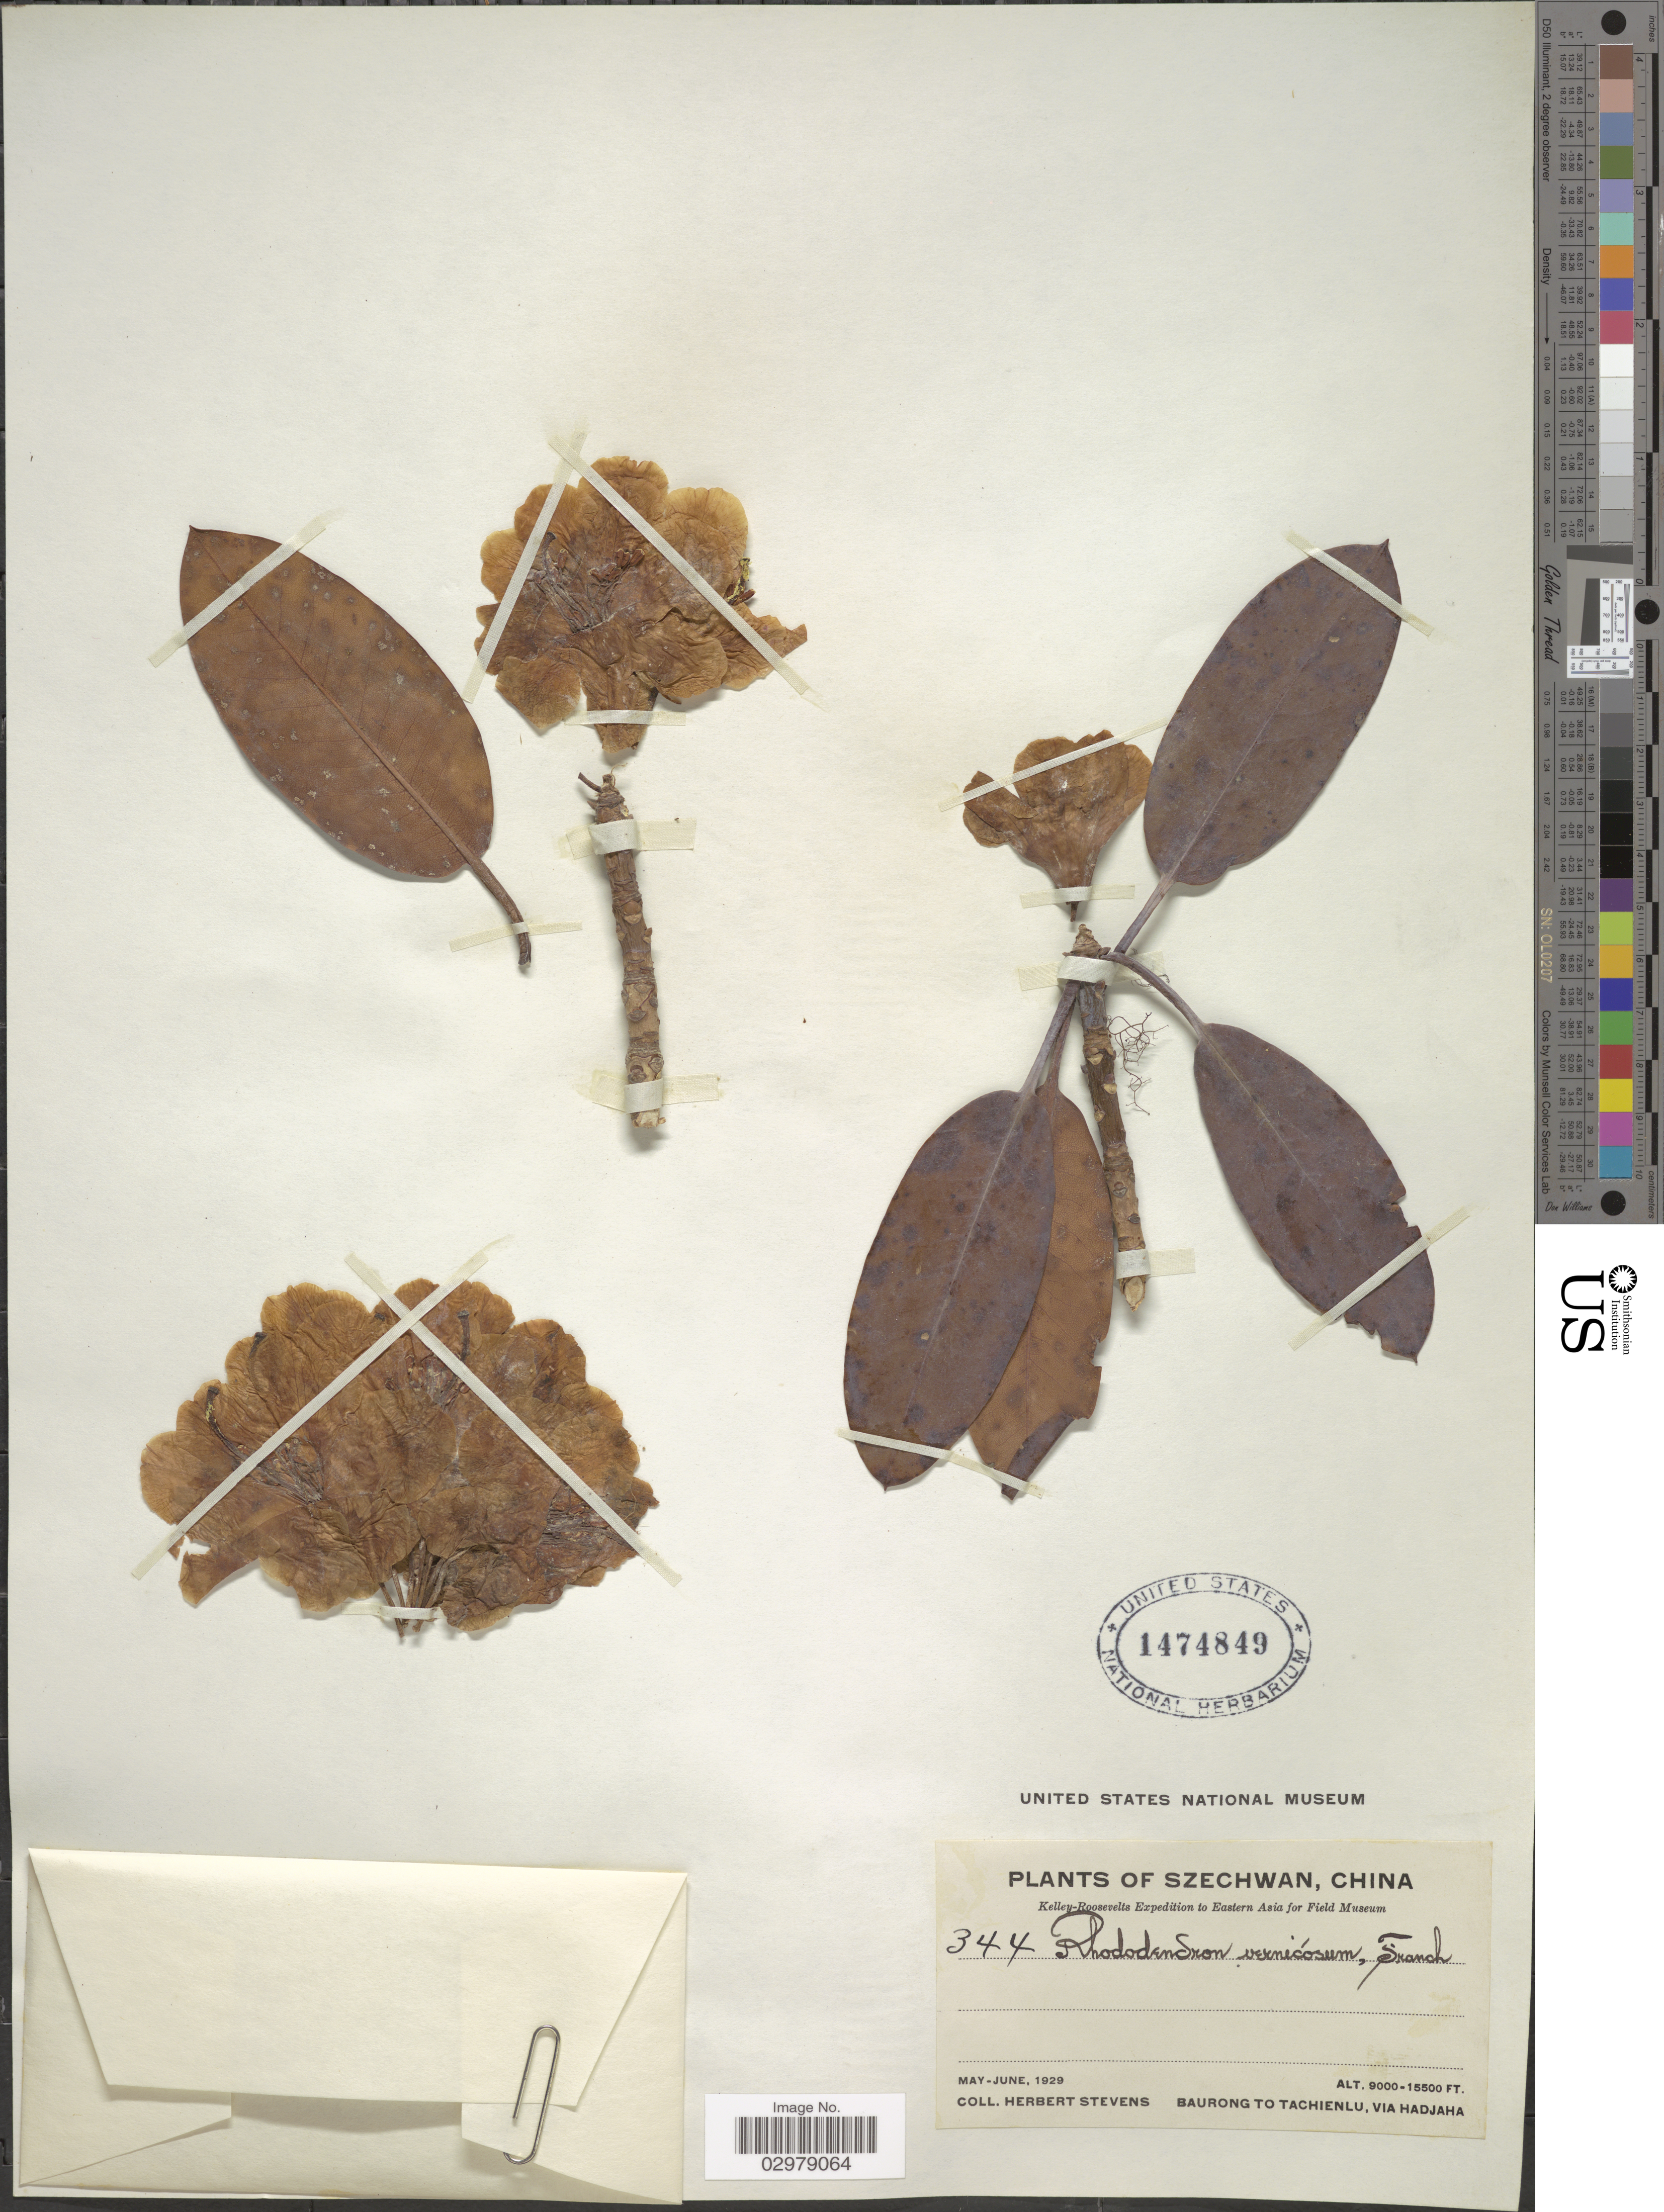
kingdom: Plantae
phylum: Tracheophyta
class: Magnoliopsida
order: Ericales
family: Ericaceae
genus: Rhododendron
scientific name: Rhododendron vernicosum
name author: Franch.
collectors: H. Stevens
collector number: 344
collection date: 1929-05/1929-06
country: China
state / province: Sichuan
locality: Szechwan. Baurong to Tachienlu, via Hadjaha.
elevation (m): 2743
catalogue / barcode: US 1474849